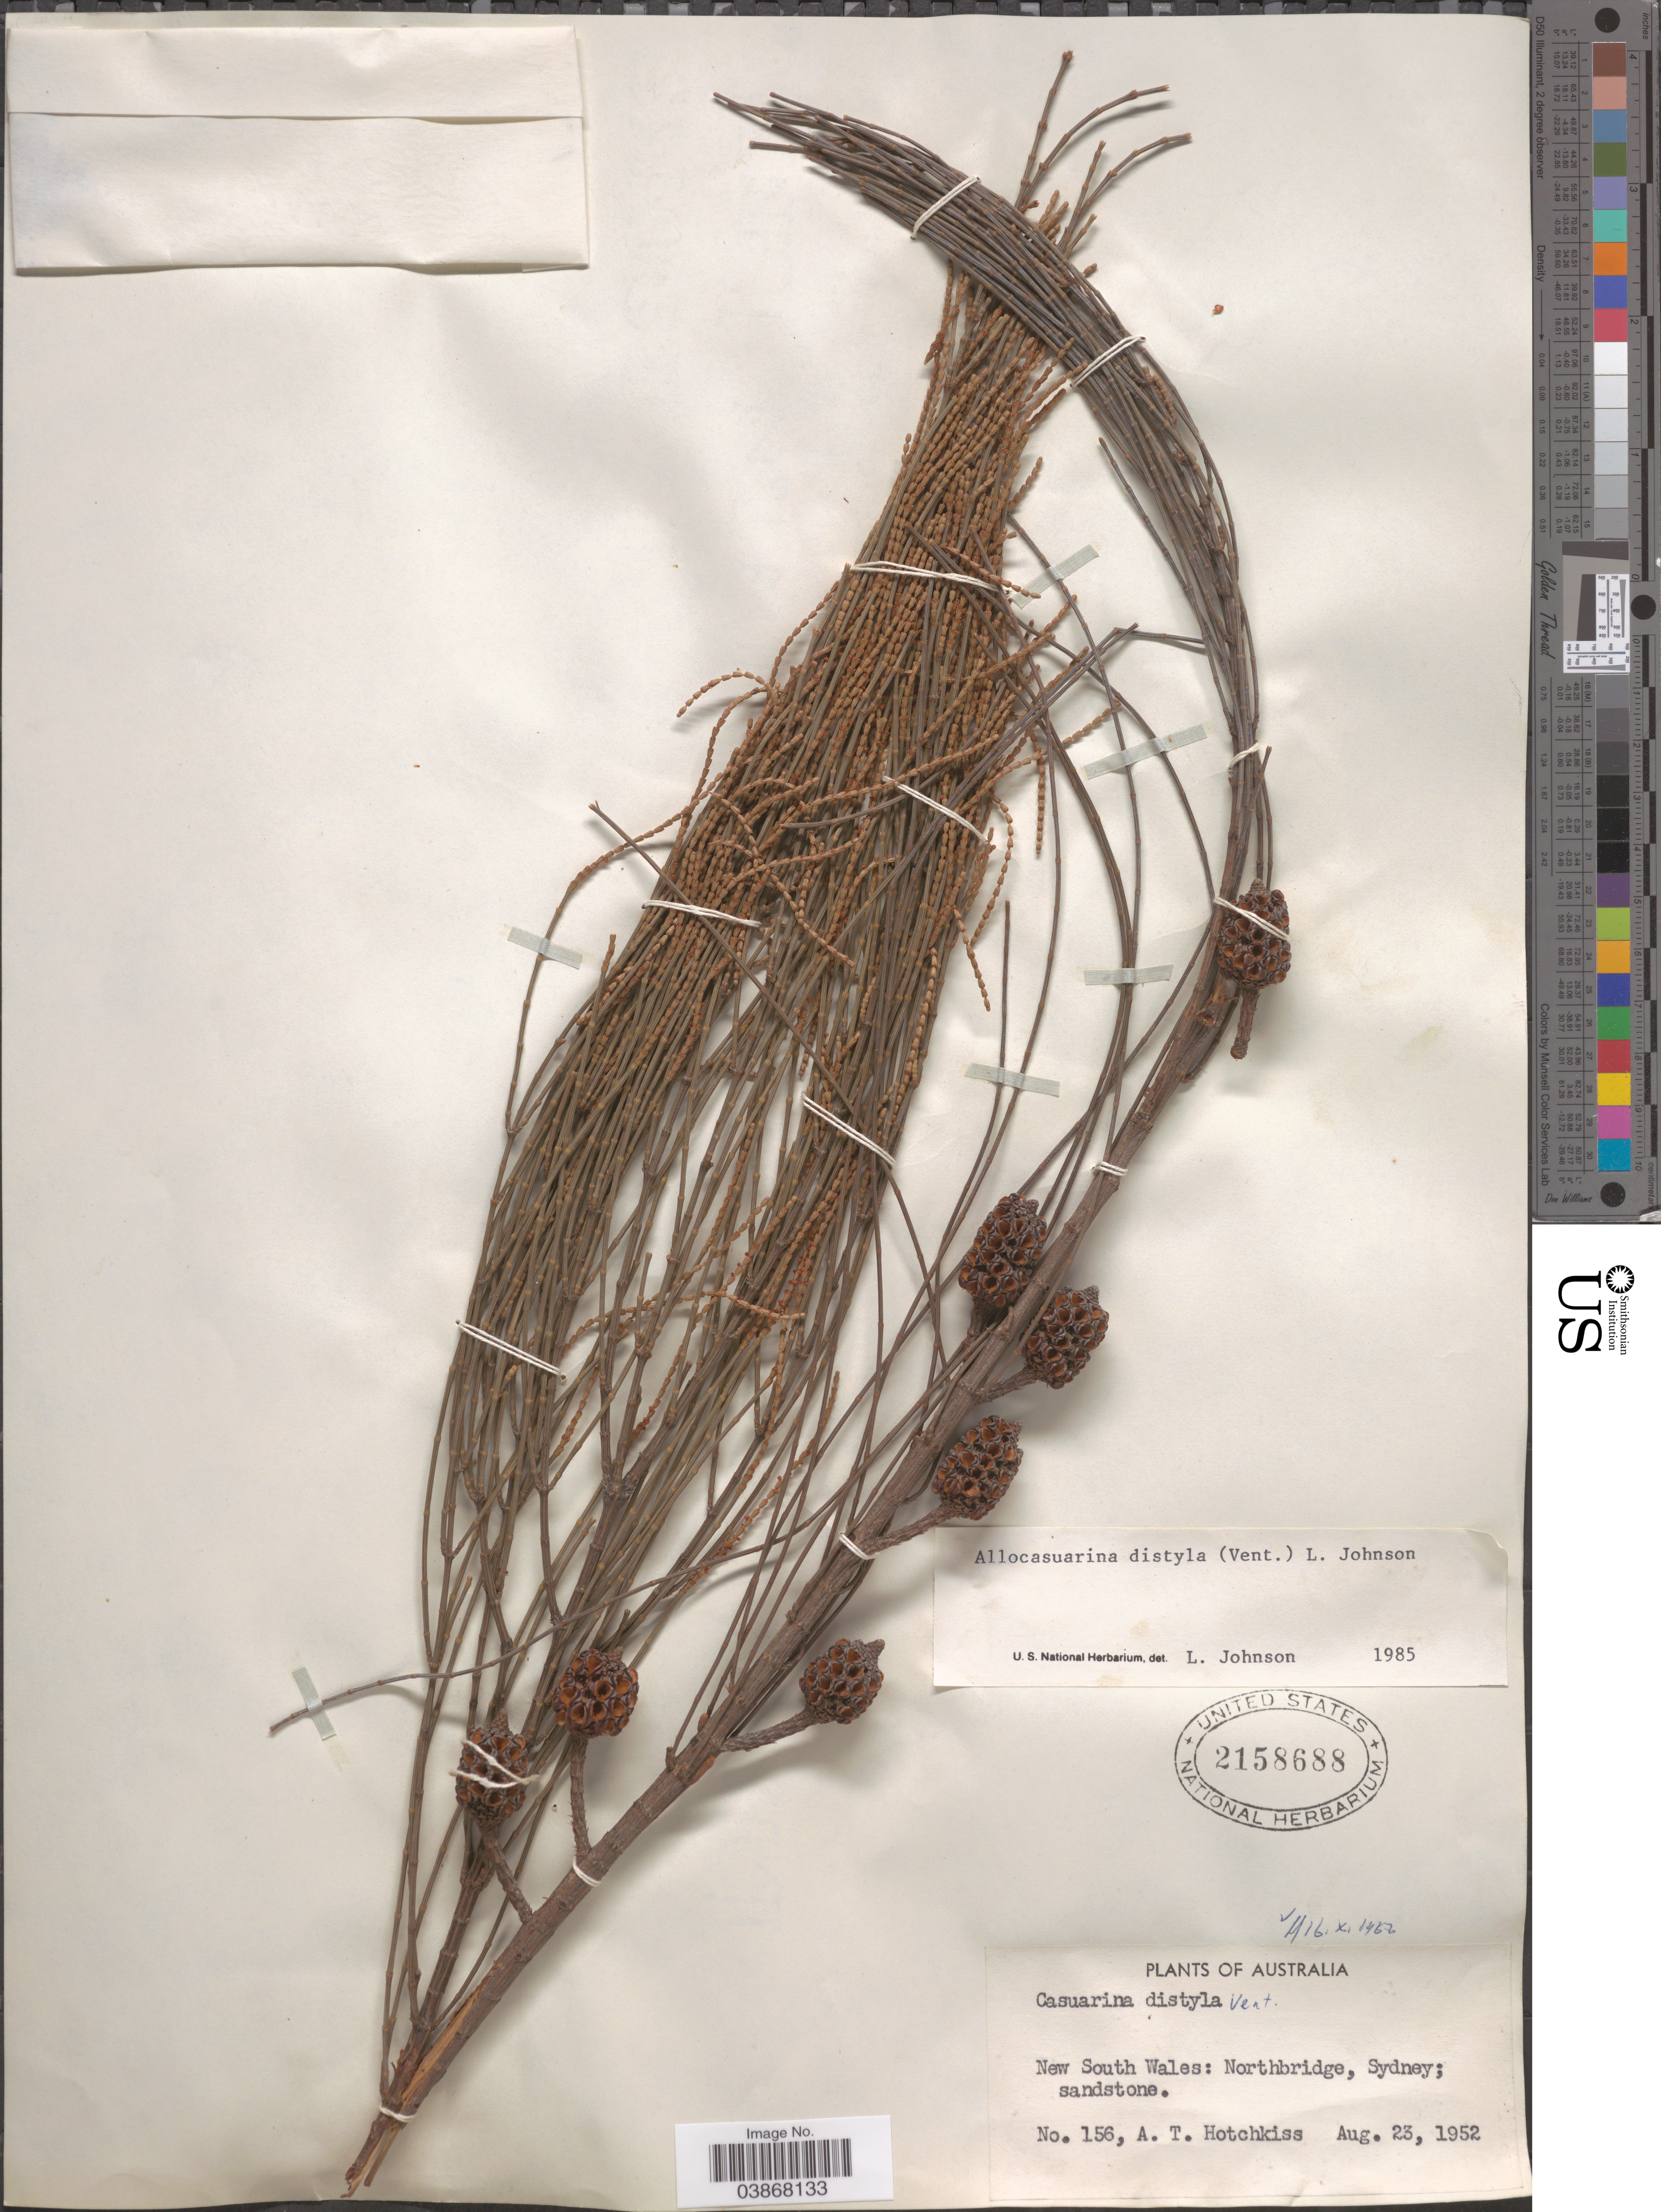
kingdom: Plantae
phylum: Tracheophyta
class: Magnoliopsida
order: Fagales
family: Casuarinaceae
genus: Allocasuarina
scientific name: Allocasuarina distyla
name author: (Vent.) L.A.S. Johnson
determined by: Johnson, L. A. S.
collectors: A. Hotchkiss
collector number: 156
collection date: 1952-08-23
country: Australia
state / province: New South Wales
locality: Northbridge, Sydney.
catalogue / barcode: US 2158688